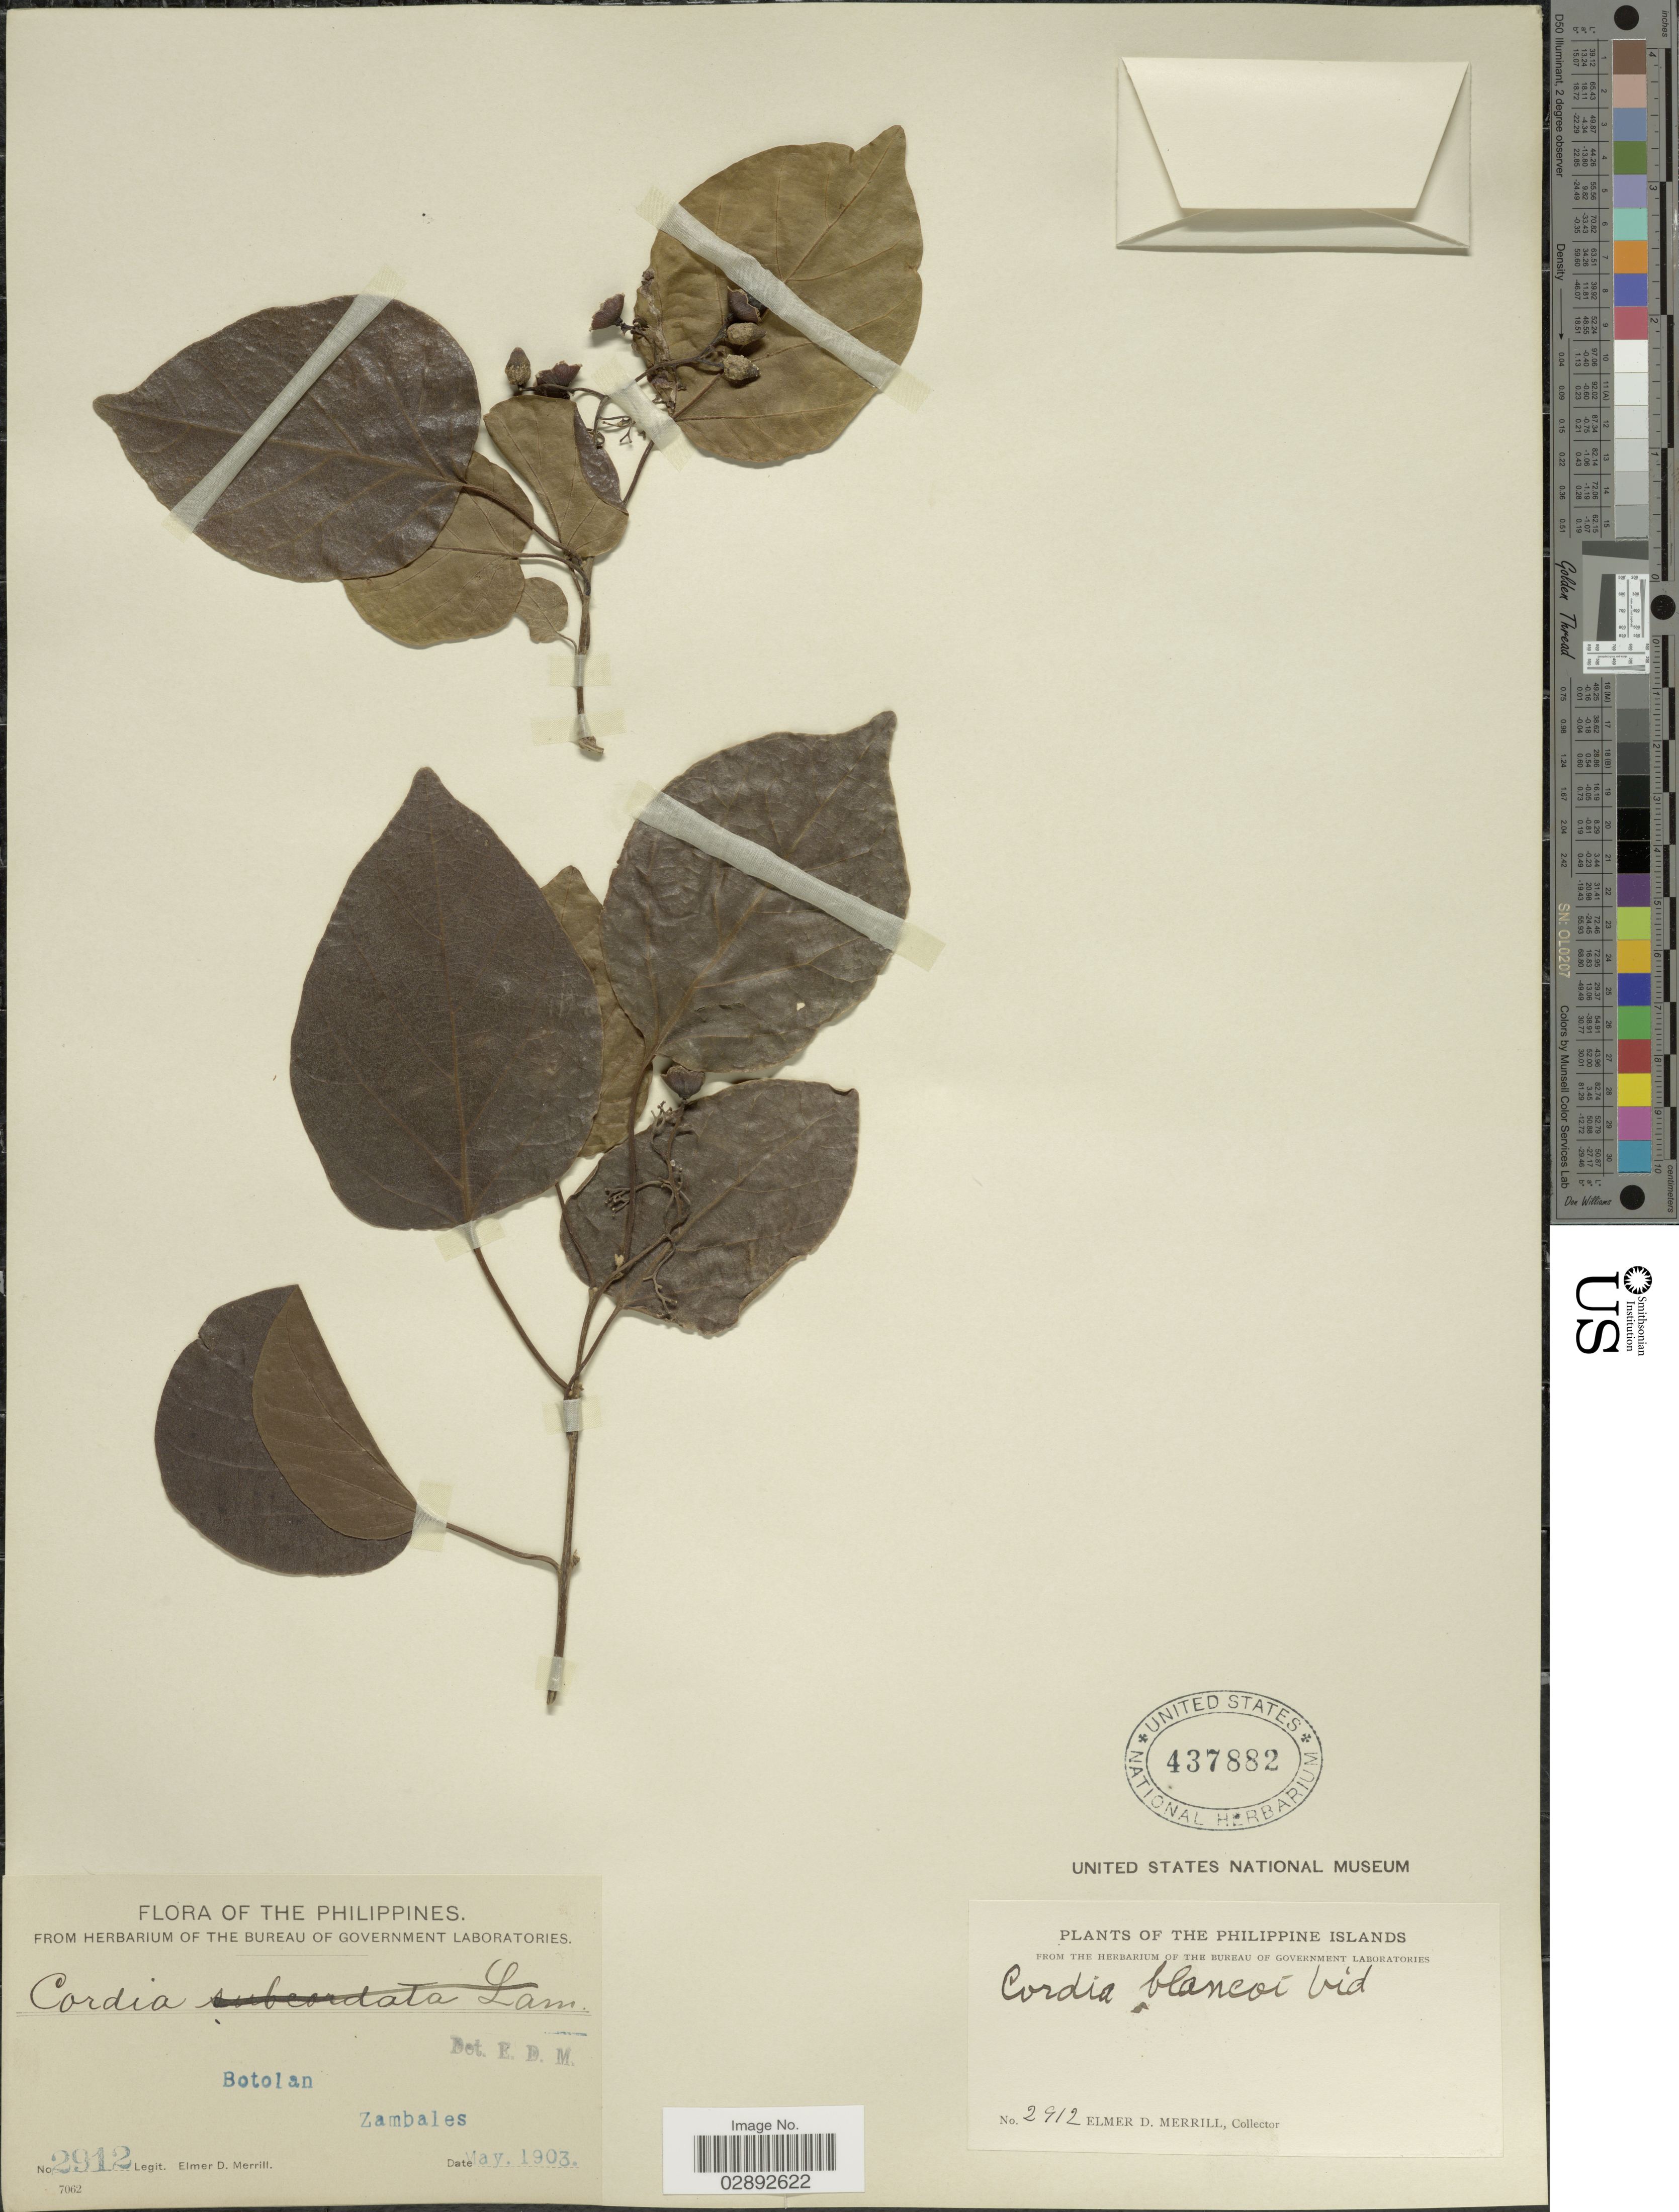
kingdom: Plantae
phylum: Tracheophyta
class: Magnoliopsida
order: Boraginales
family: Cordiaceae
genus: Cordia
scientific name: Cordia dichotoma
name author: G. Forst.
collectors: E. D. Merrill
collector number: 2912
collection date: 1903-05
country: Philippines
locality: Botolan. Zambales.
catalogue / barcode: US 437882